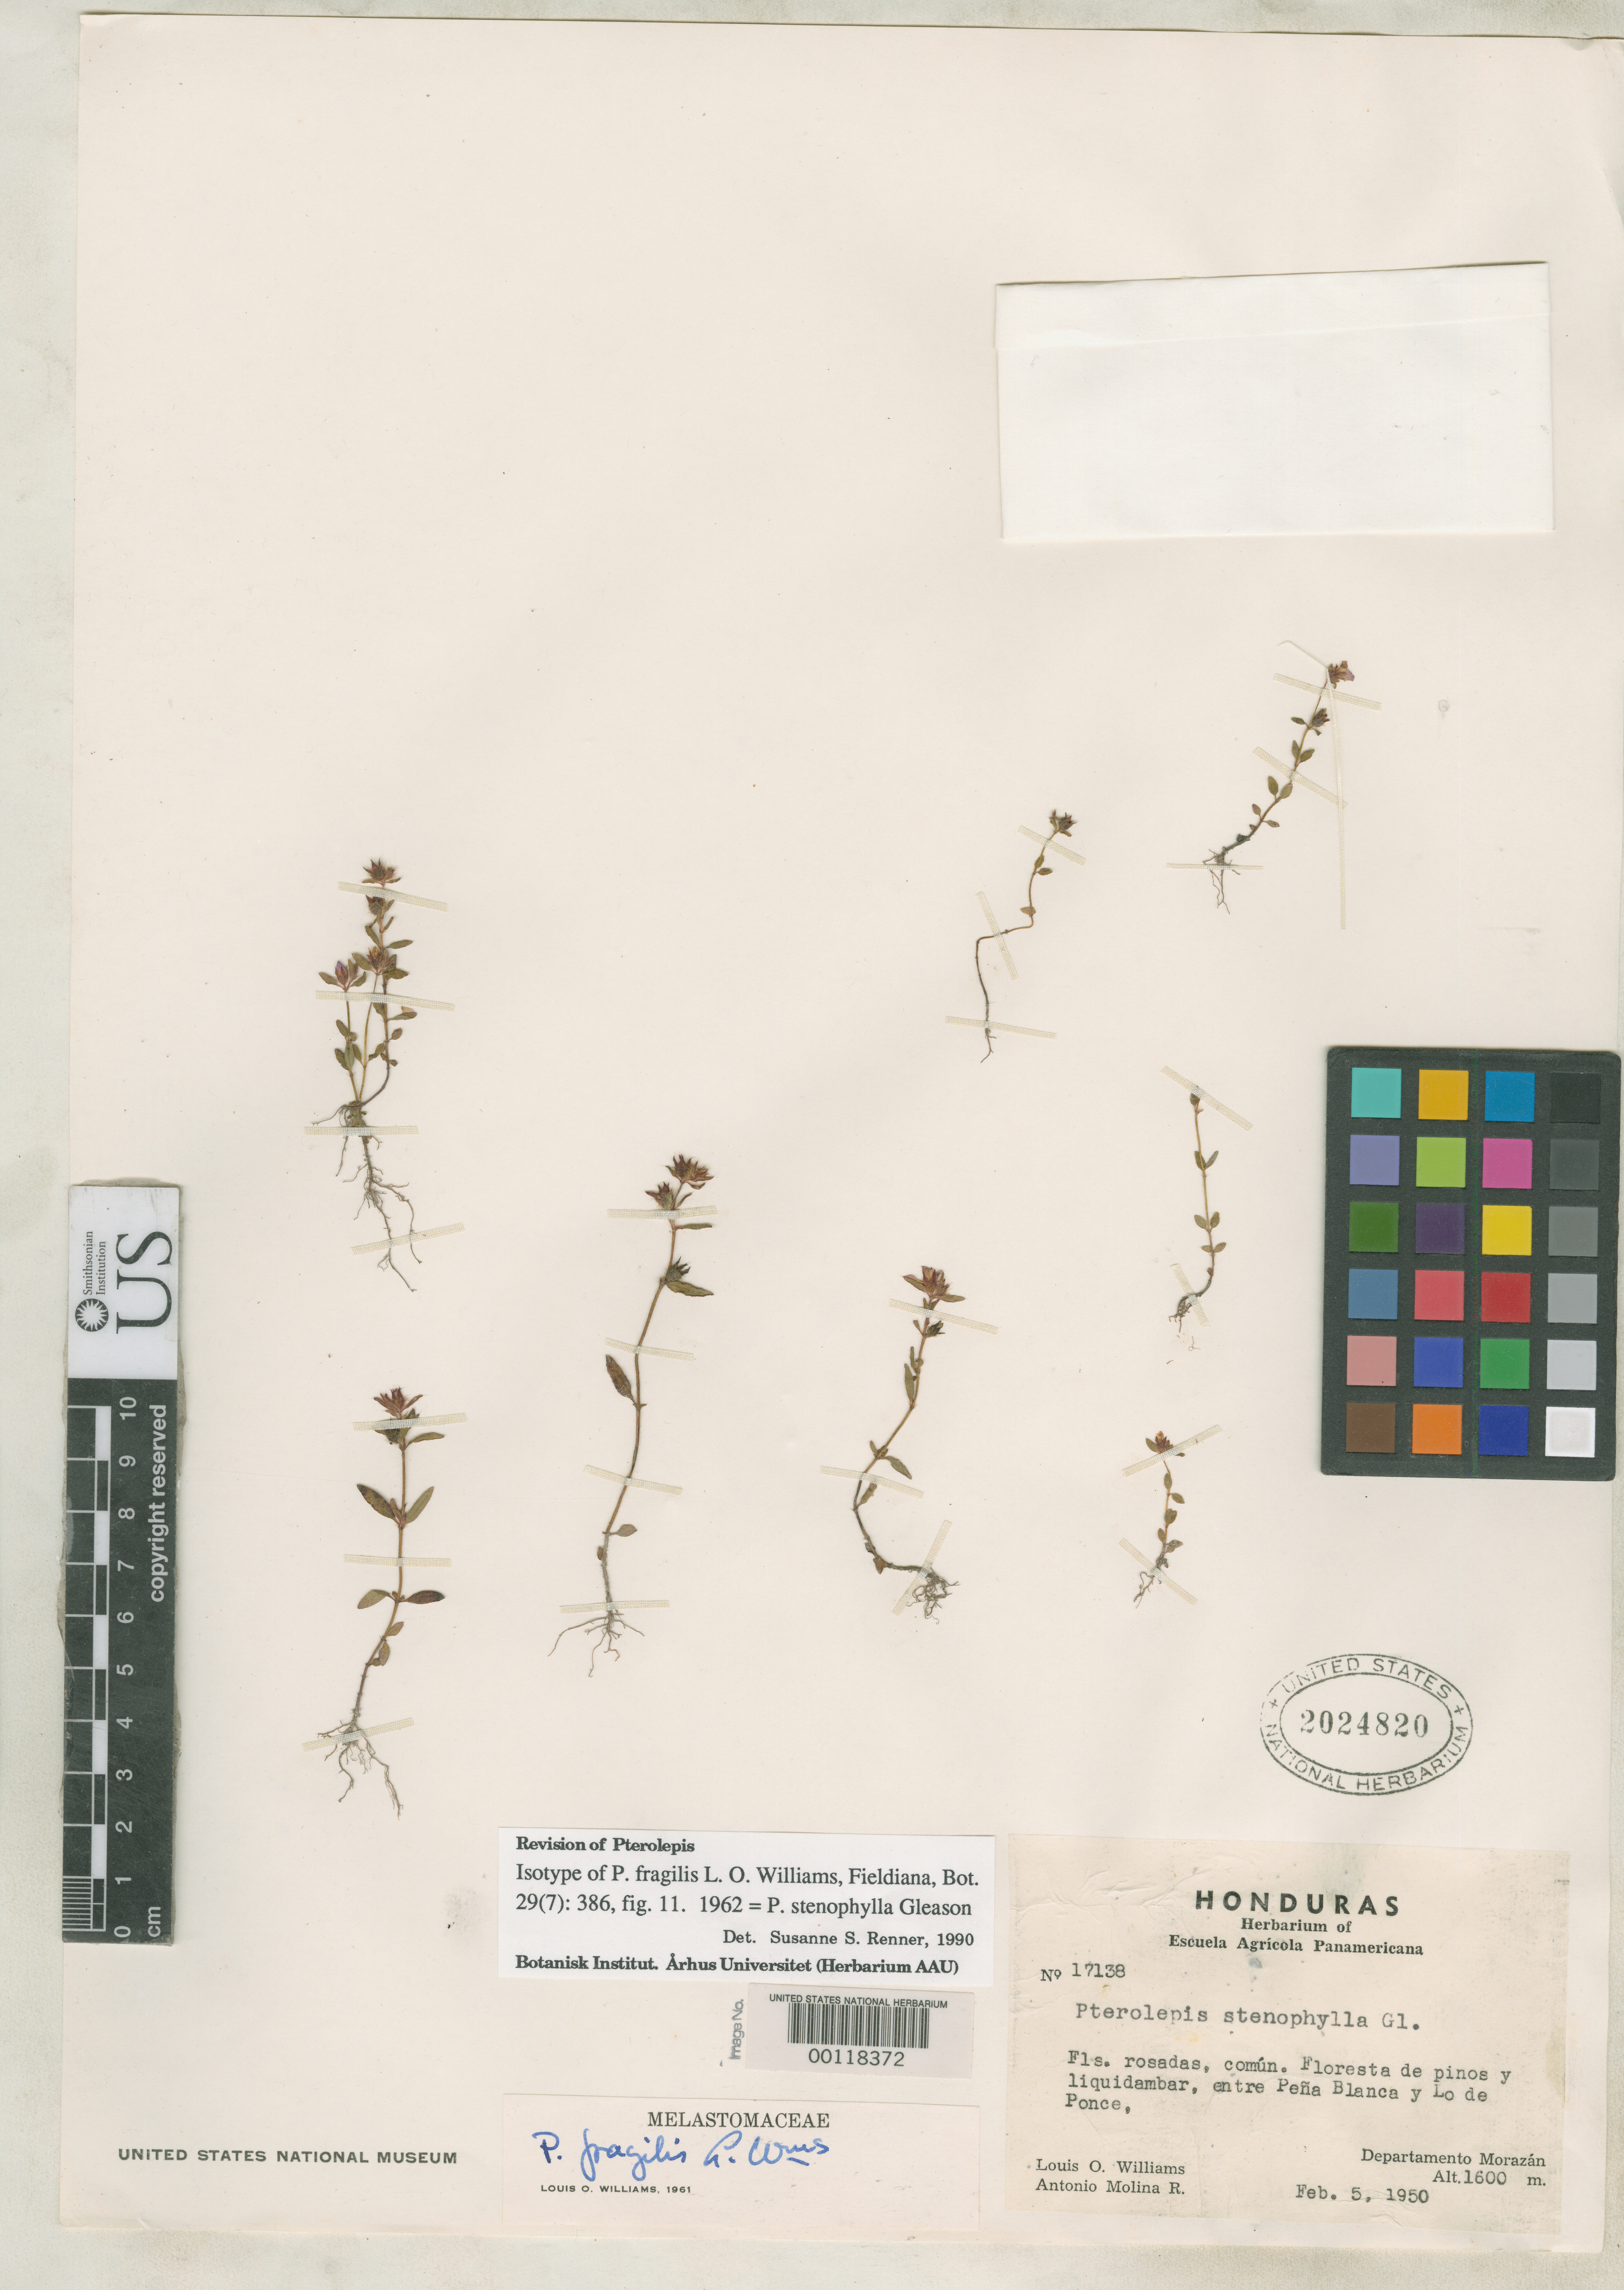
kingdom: Plantae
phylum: Tracheophyta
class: Magnoliopsida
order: Myrtales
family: Melastomataceae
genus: Pterolepis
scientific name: Pterolepis fragilis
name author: L.O. Williams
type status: Isotype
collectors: L. O. Williams & A. Molina R.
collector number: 17138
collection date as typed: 05 Feb 1950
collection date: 1950-02-05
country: Honduras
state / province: Fco. Morazán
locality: Between Penablanca & lo de Ponce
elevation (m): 1600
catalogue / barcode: US 2024820